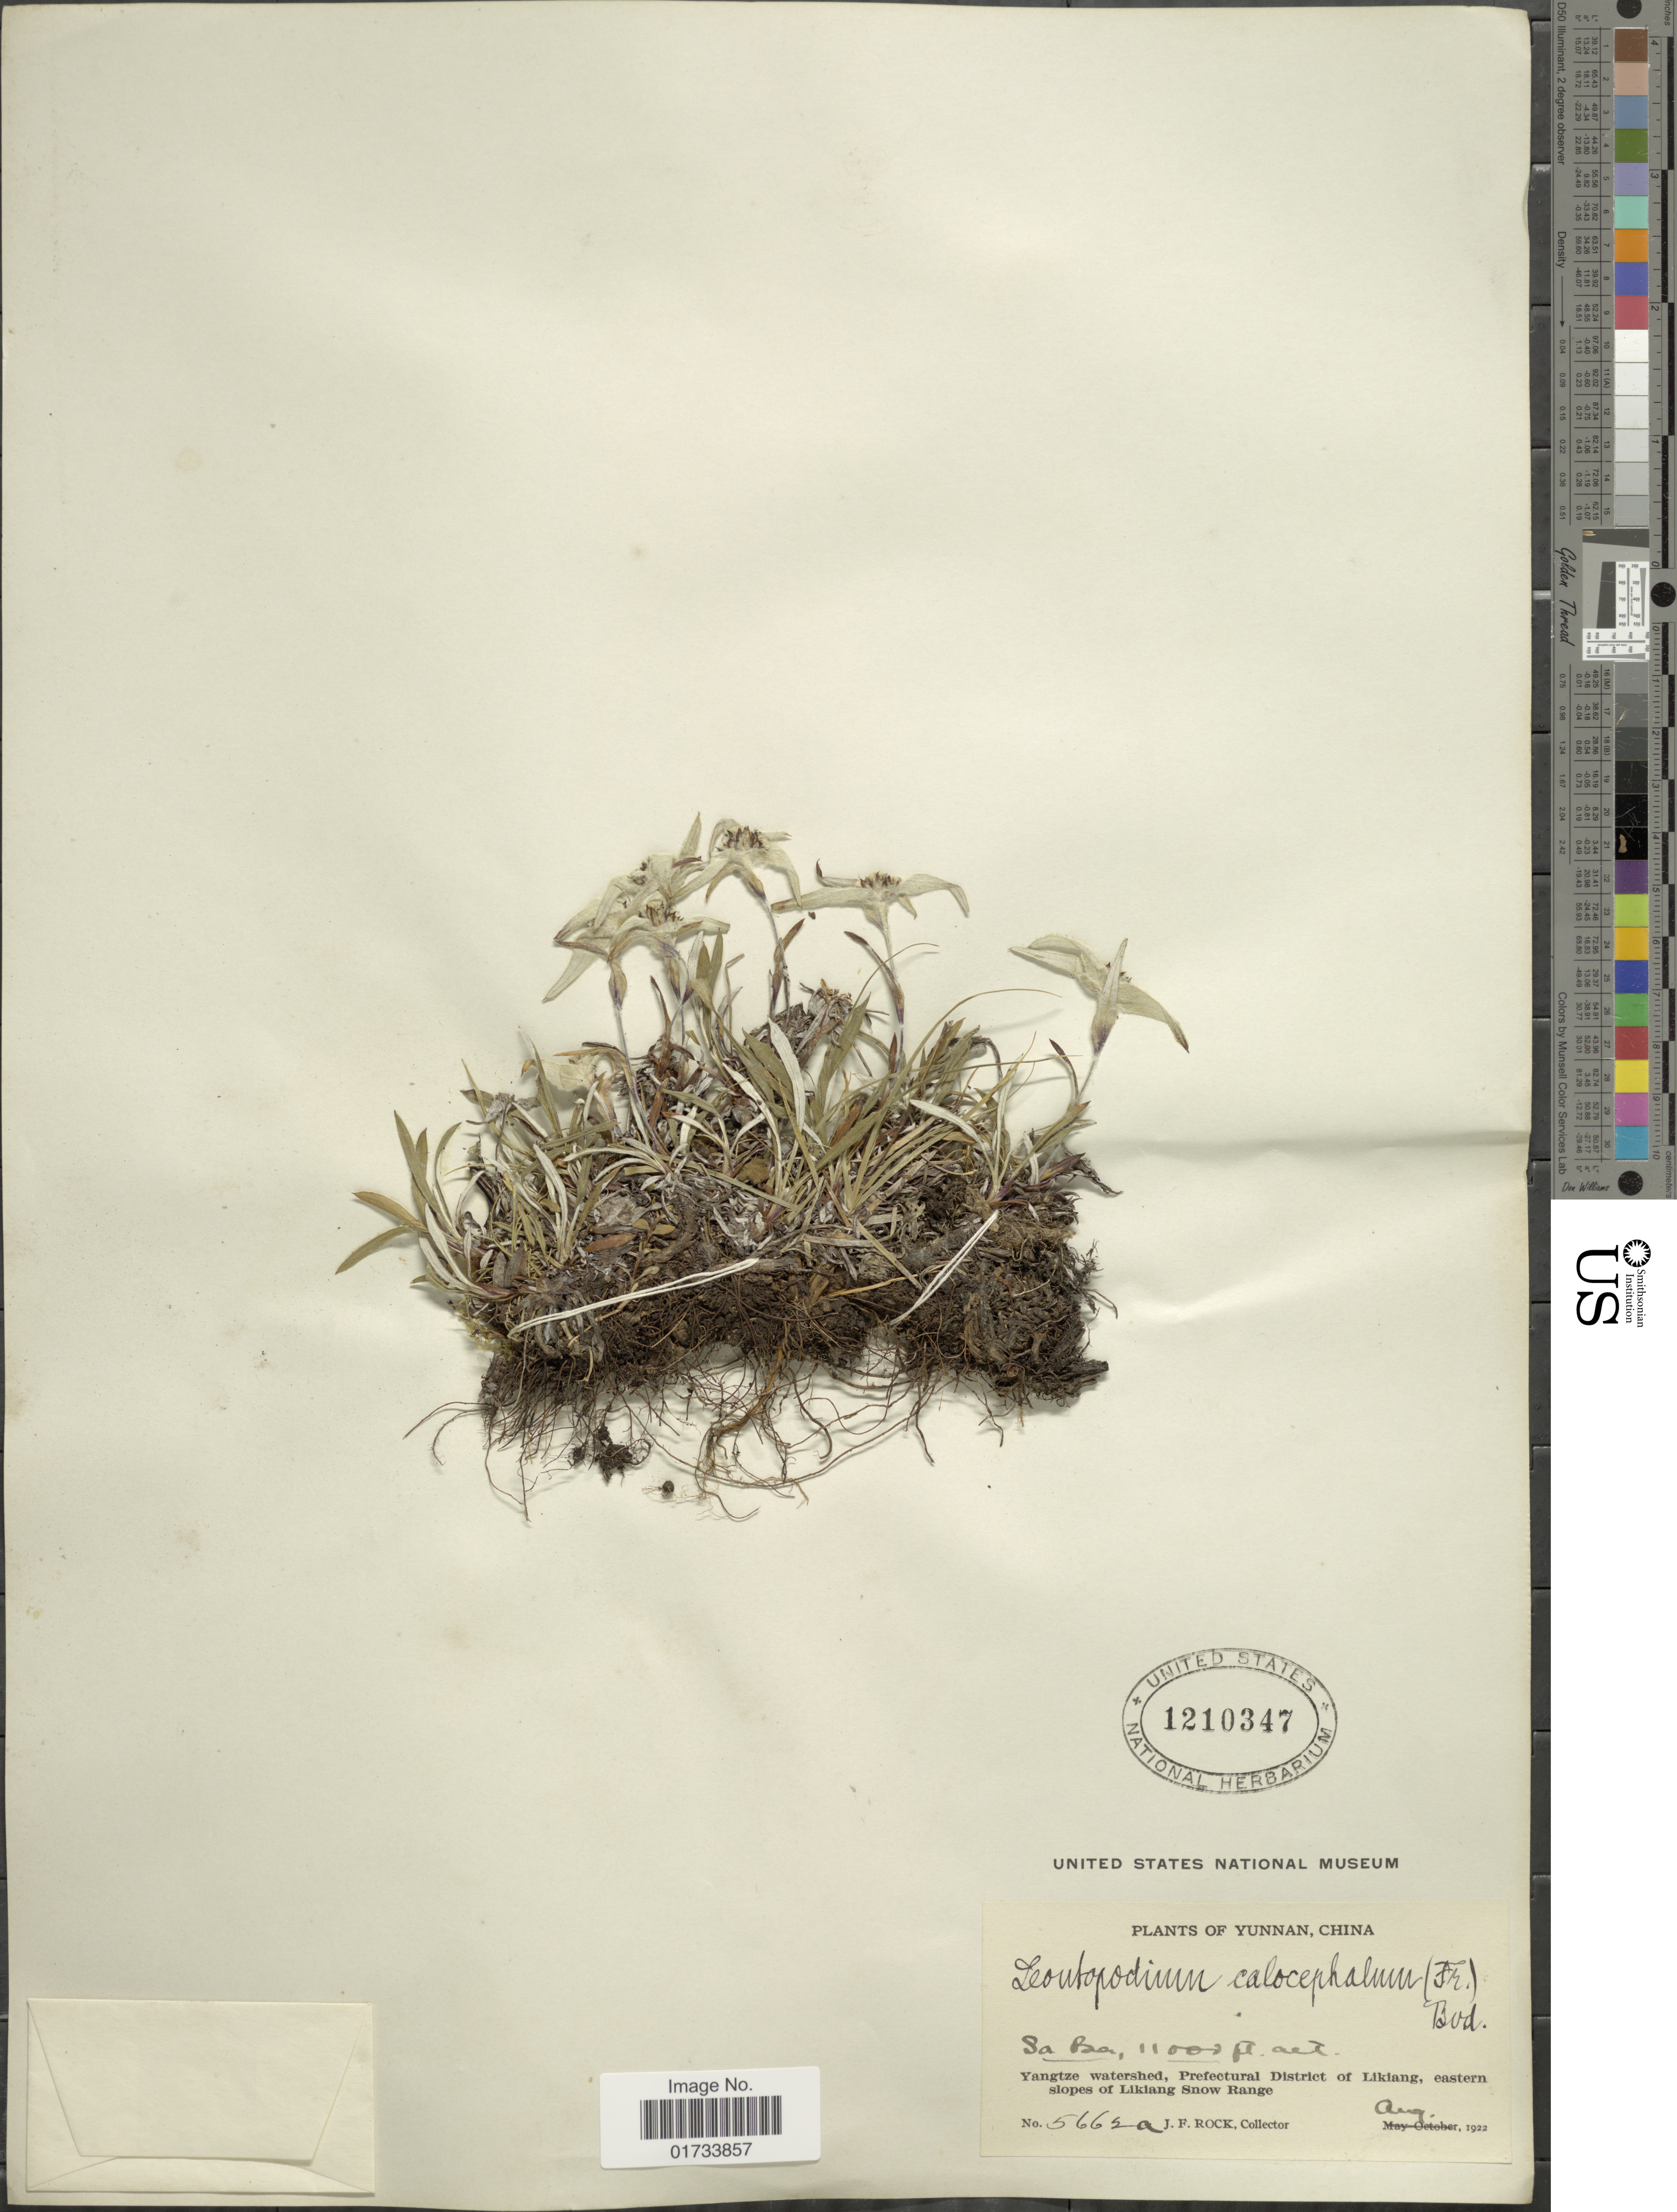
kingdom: Plantae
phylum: Tracheophyta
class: Magnoliopsida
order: Asterales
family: Asteraceae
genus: Leontopodium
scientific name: Leontopodium calocephalum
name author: (Franch.) Beauverd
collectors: J. Rock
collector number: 5662a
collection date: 1922-08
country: China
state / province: Yunnan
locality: Sa Ba, Yangtze watershed, Prefectural District of Likiang, eastern slopes of Likiang Snow Range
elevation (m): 3353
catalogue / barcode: US 1210347